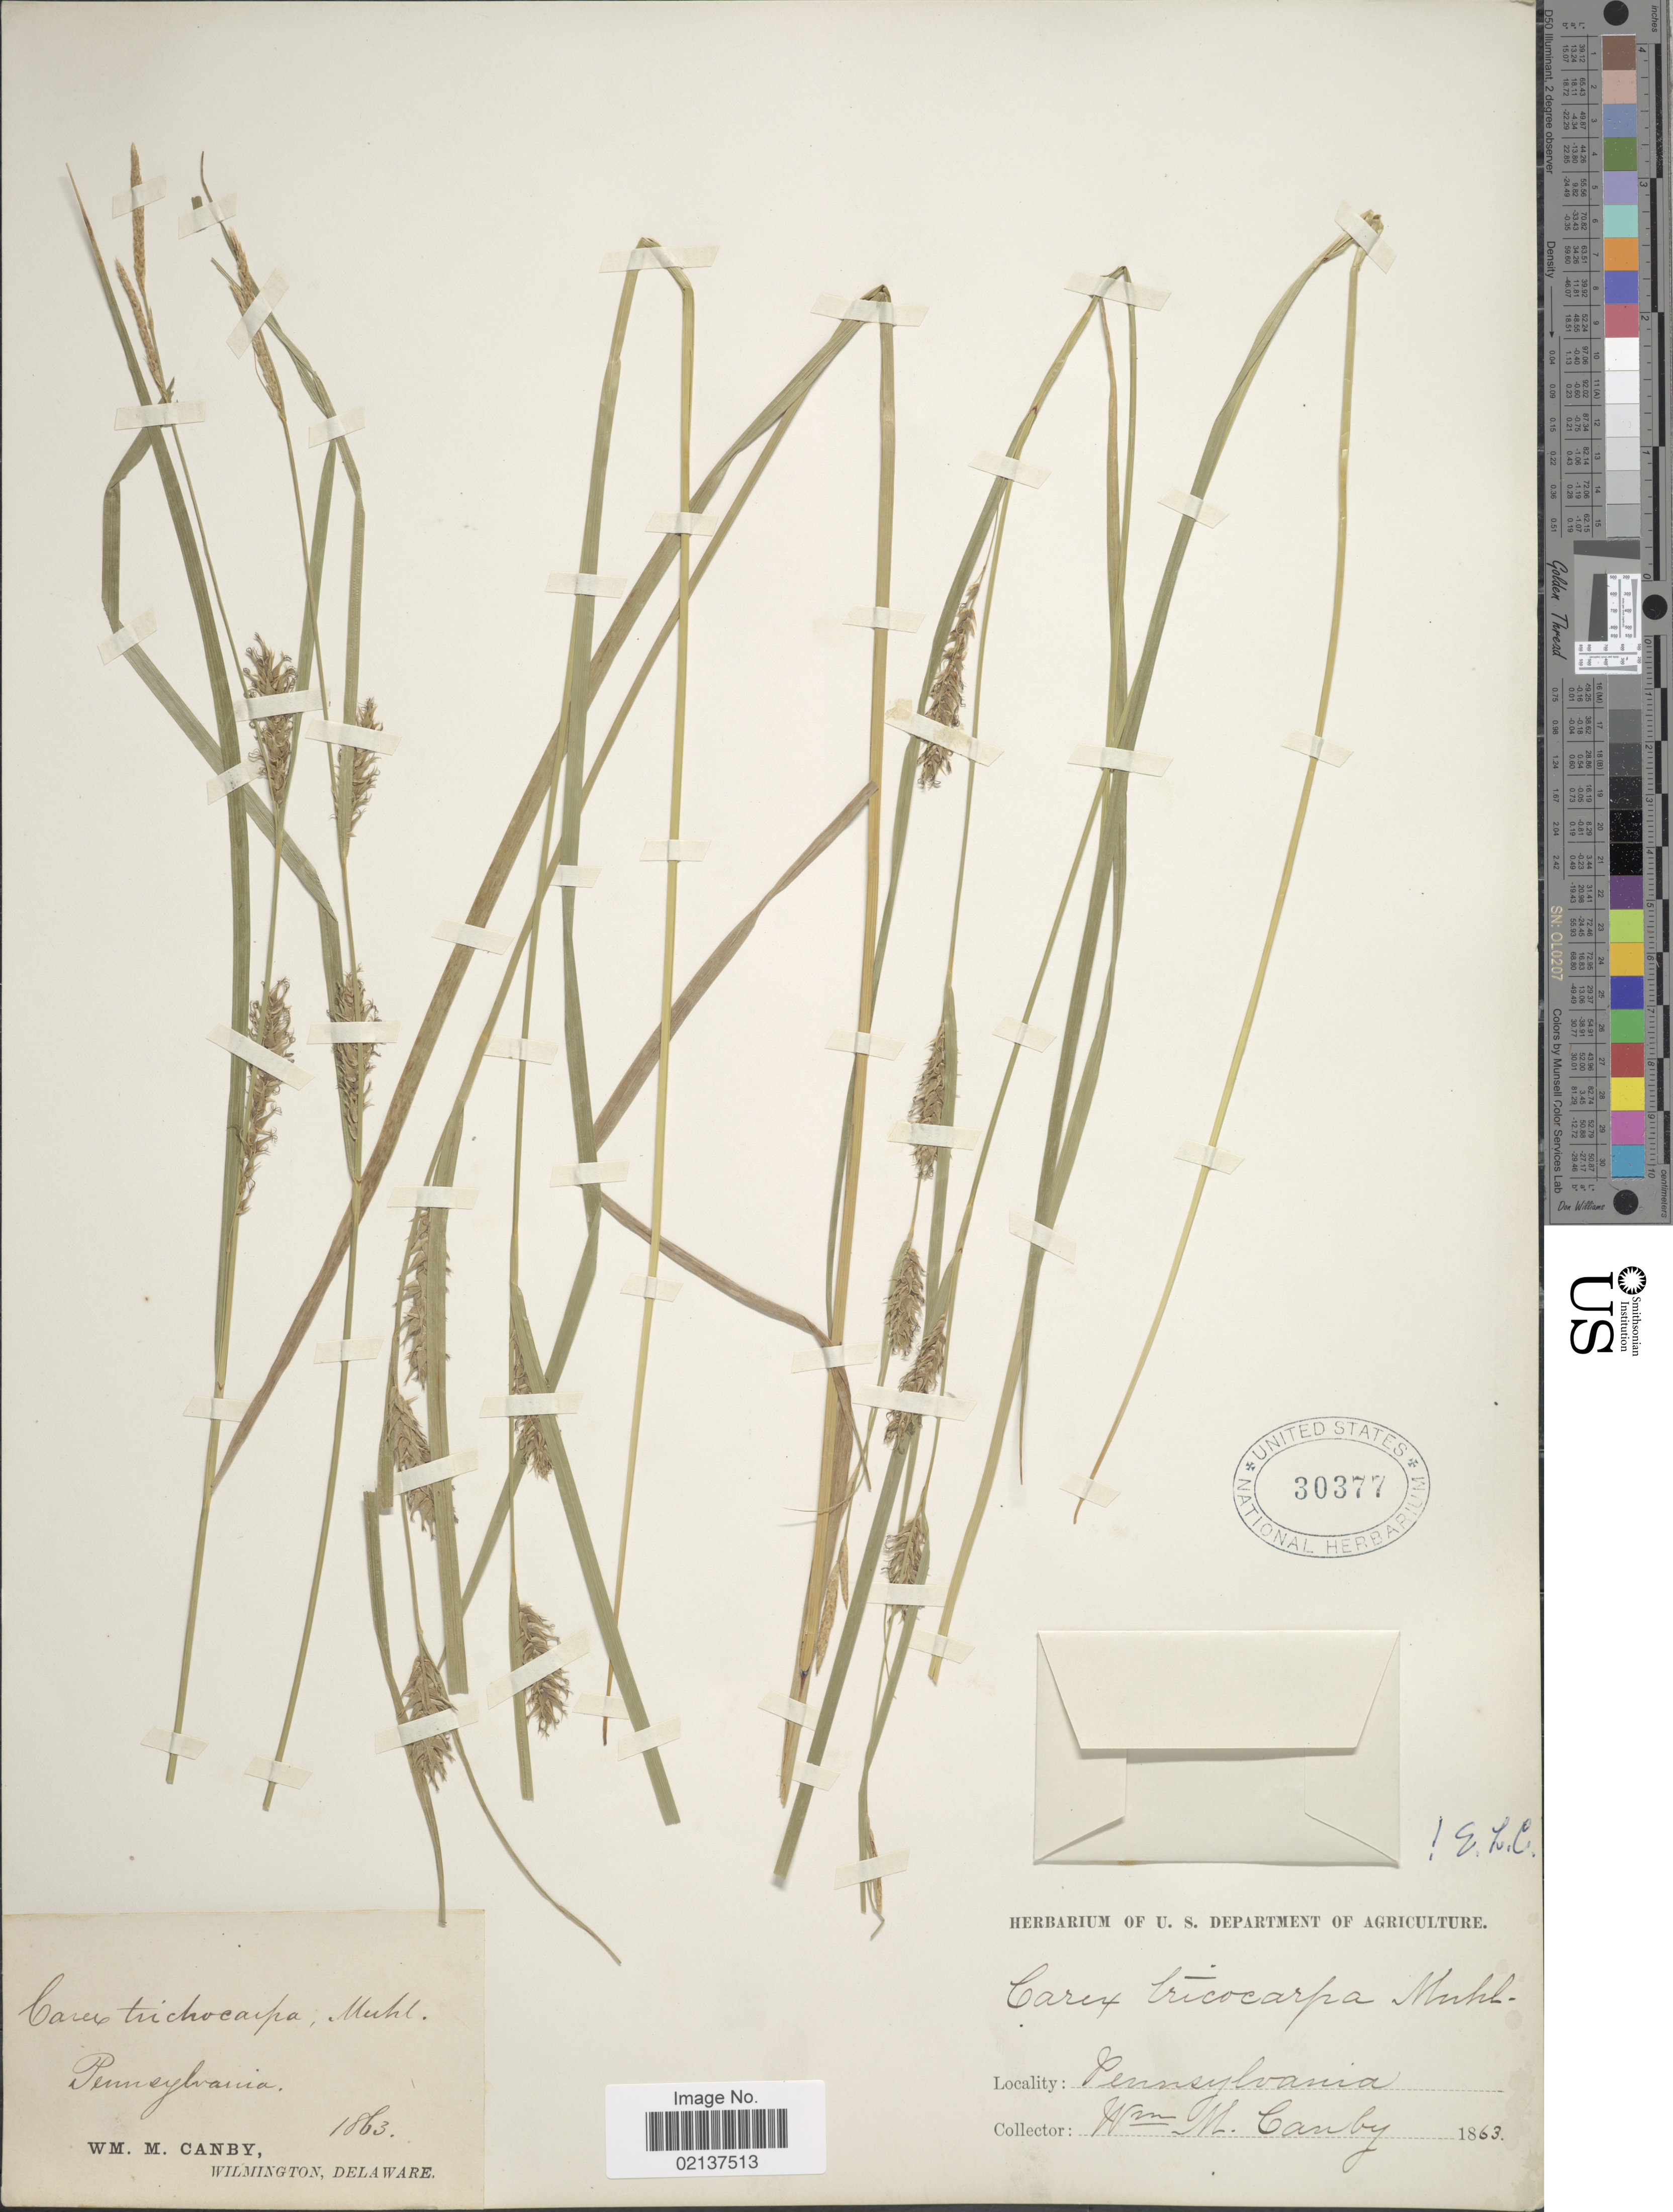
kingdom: Plantae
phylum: Tracheophyta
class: Liliopsida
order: Poales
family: Cyperaceae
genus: Carex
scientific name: Carex trichocarpa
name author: Muhl. ex Willd.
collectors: W. M. Canby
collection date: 1863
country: United States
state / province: Pennsylvania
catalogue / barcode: US 30377